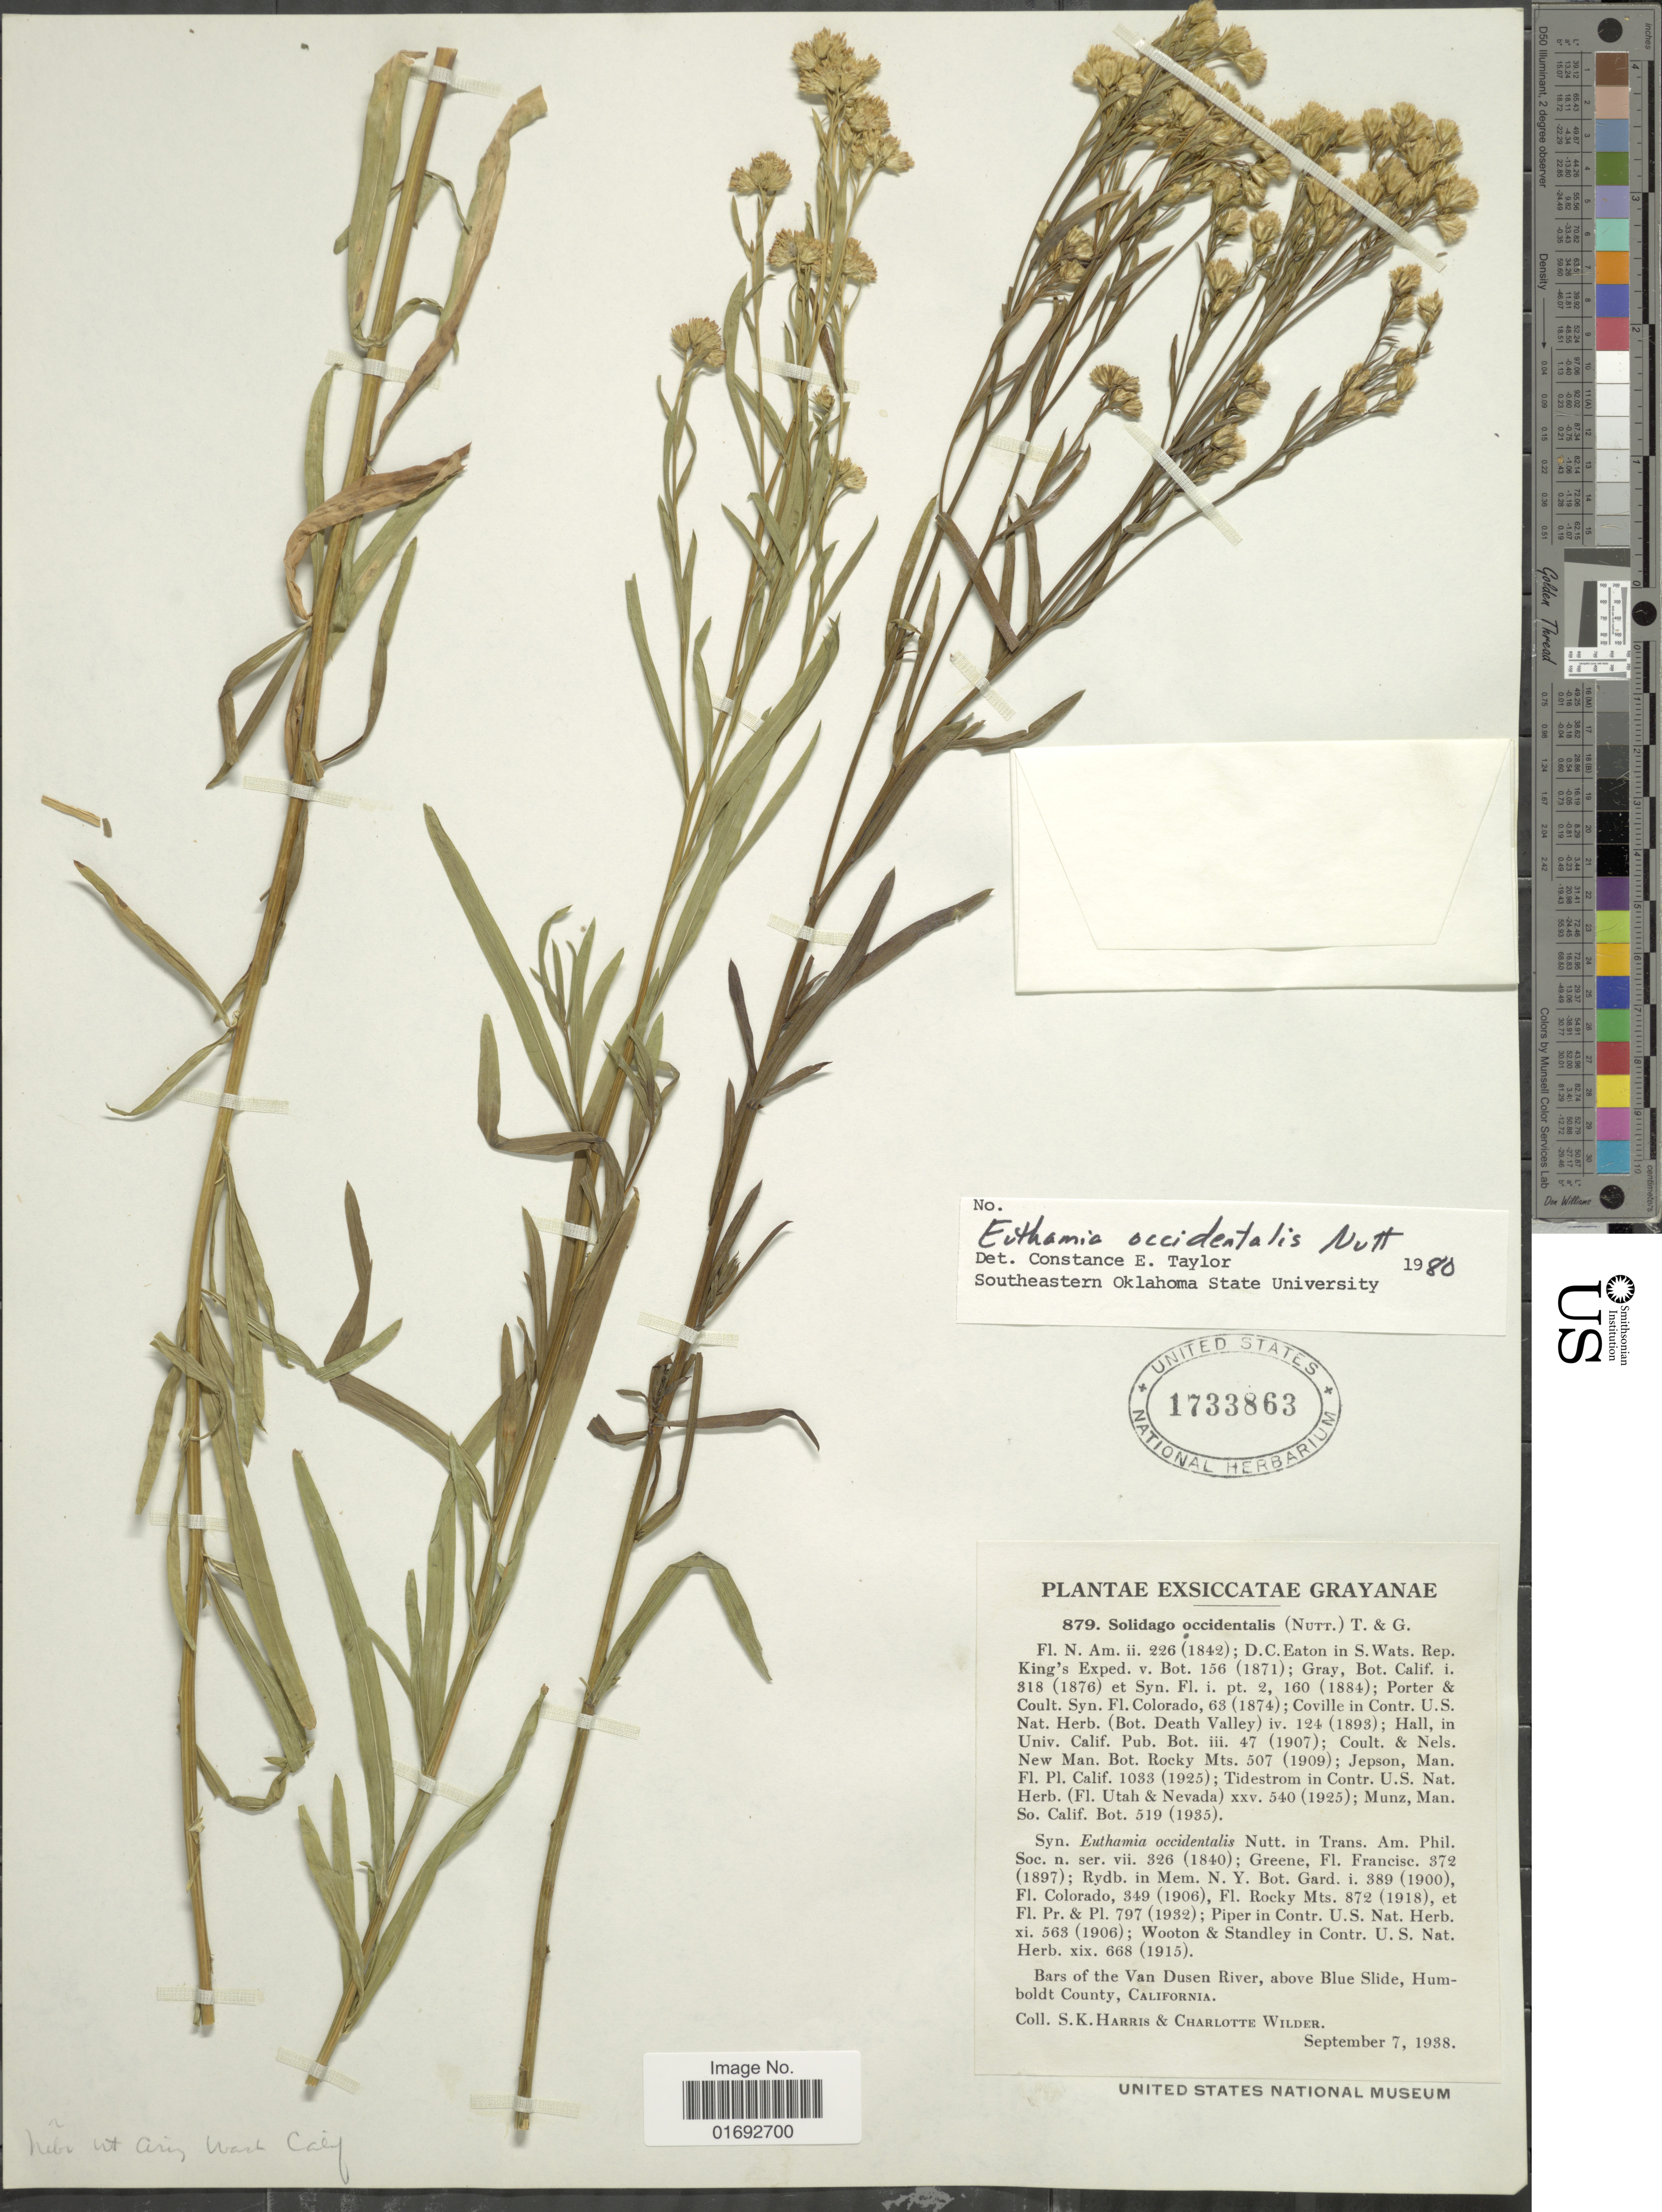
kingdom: Plantae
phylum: Tracheophyta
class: Magnoliopsida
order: Asterales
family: Asteraceae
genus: Euthamia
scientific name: Euthamia occidentalis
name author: Nutt.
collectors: S. K. Harris & C. Wilder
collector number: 879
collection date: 1938-09-07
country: United States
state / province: California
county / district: Humboldt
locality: Grayanae, bars of the Van Dusen River, above Blue Slide, Humboldt County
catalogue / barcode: US 1733863